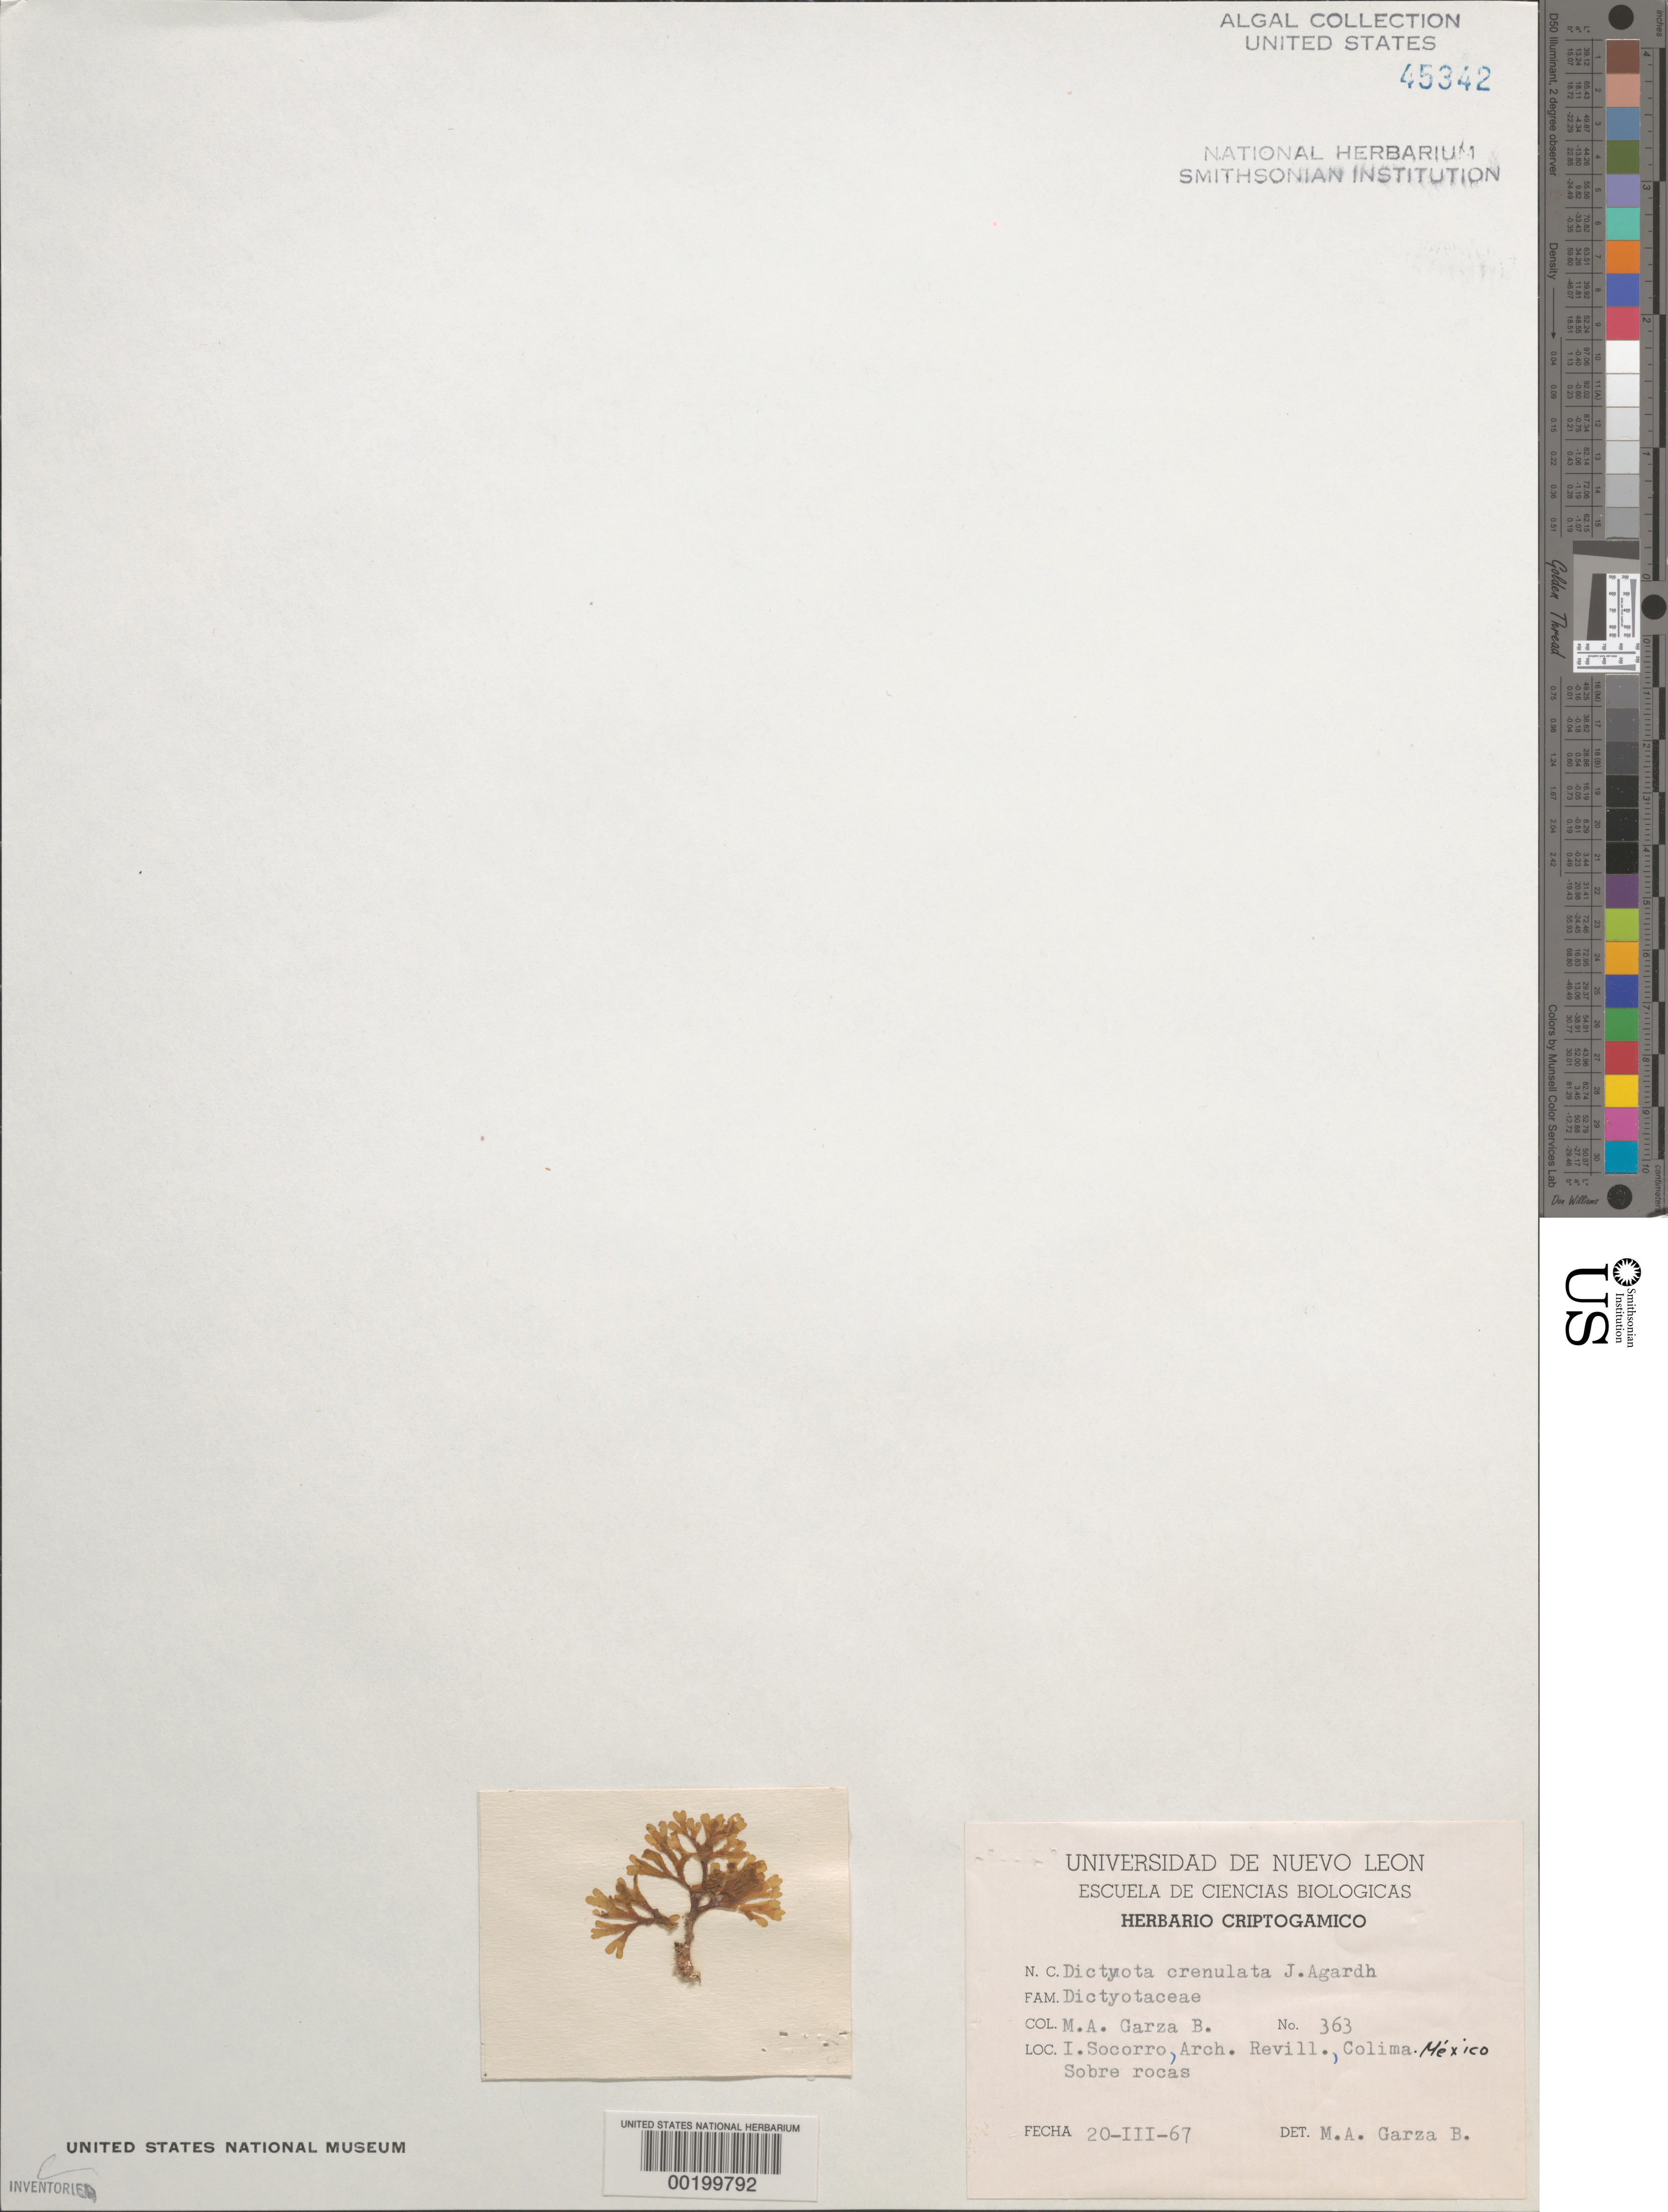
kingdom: Chromista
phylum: Ochrophyta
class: Phaeophyceae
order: Dictyotales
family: Dictyotaceae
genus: Dictyota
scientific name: Dictyota crenulata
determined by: Garza Barrientos, M. A.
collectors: M. Garza Barrientos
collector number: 363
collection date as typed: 20 Mar 1967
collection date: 1967-03-20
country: Mexico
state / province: Colima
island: Isla Socorro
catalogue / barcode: US 45342